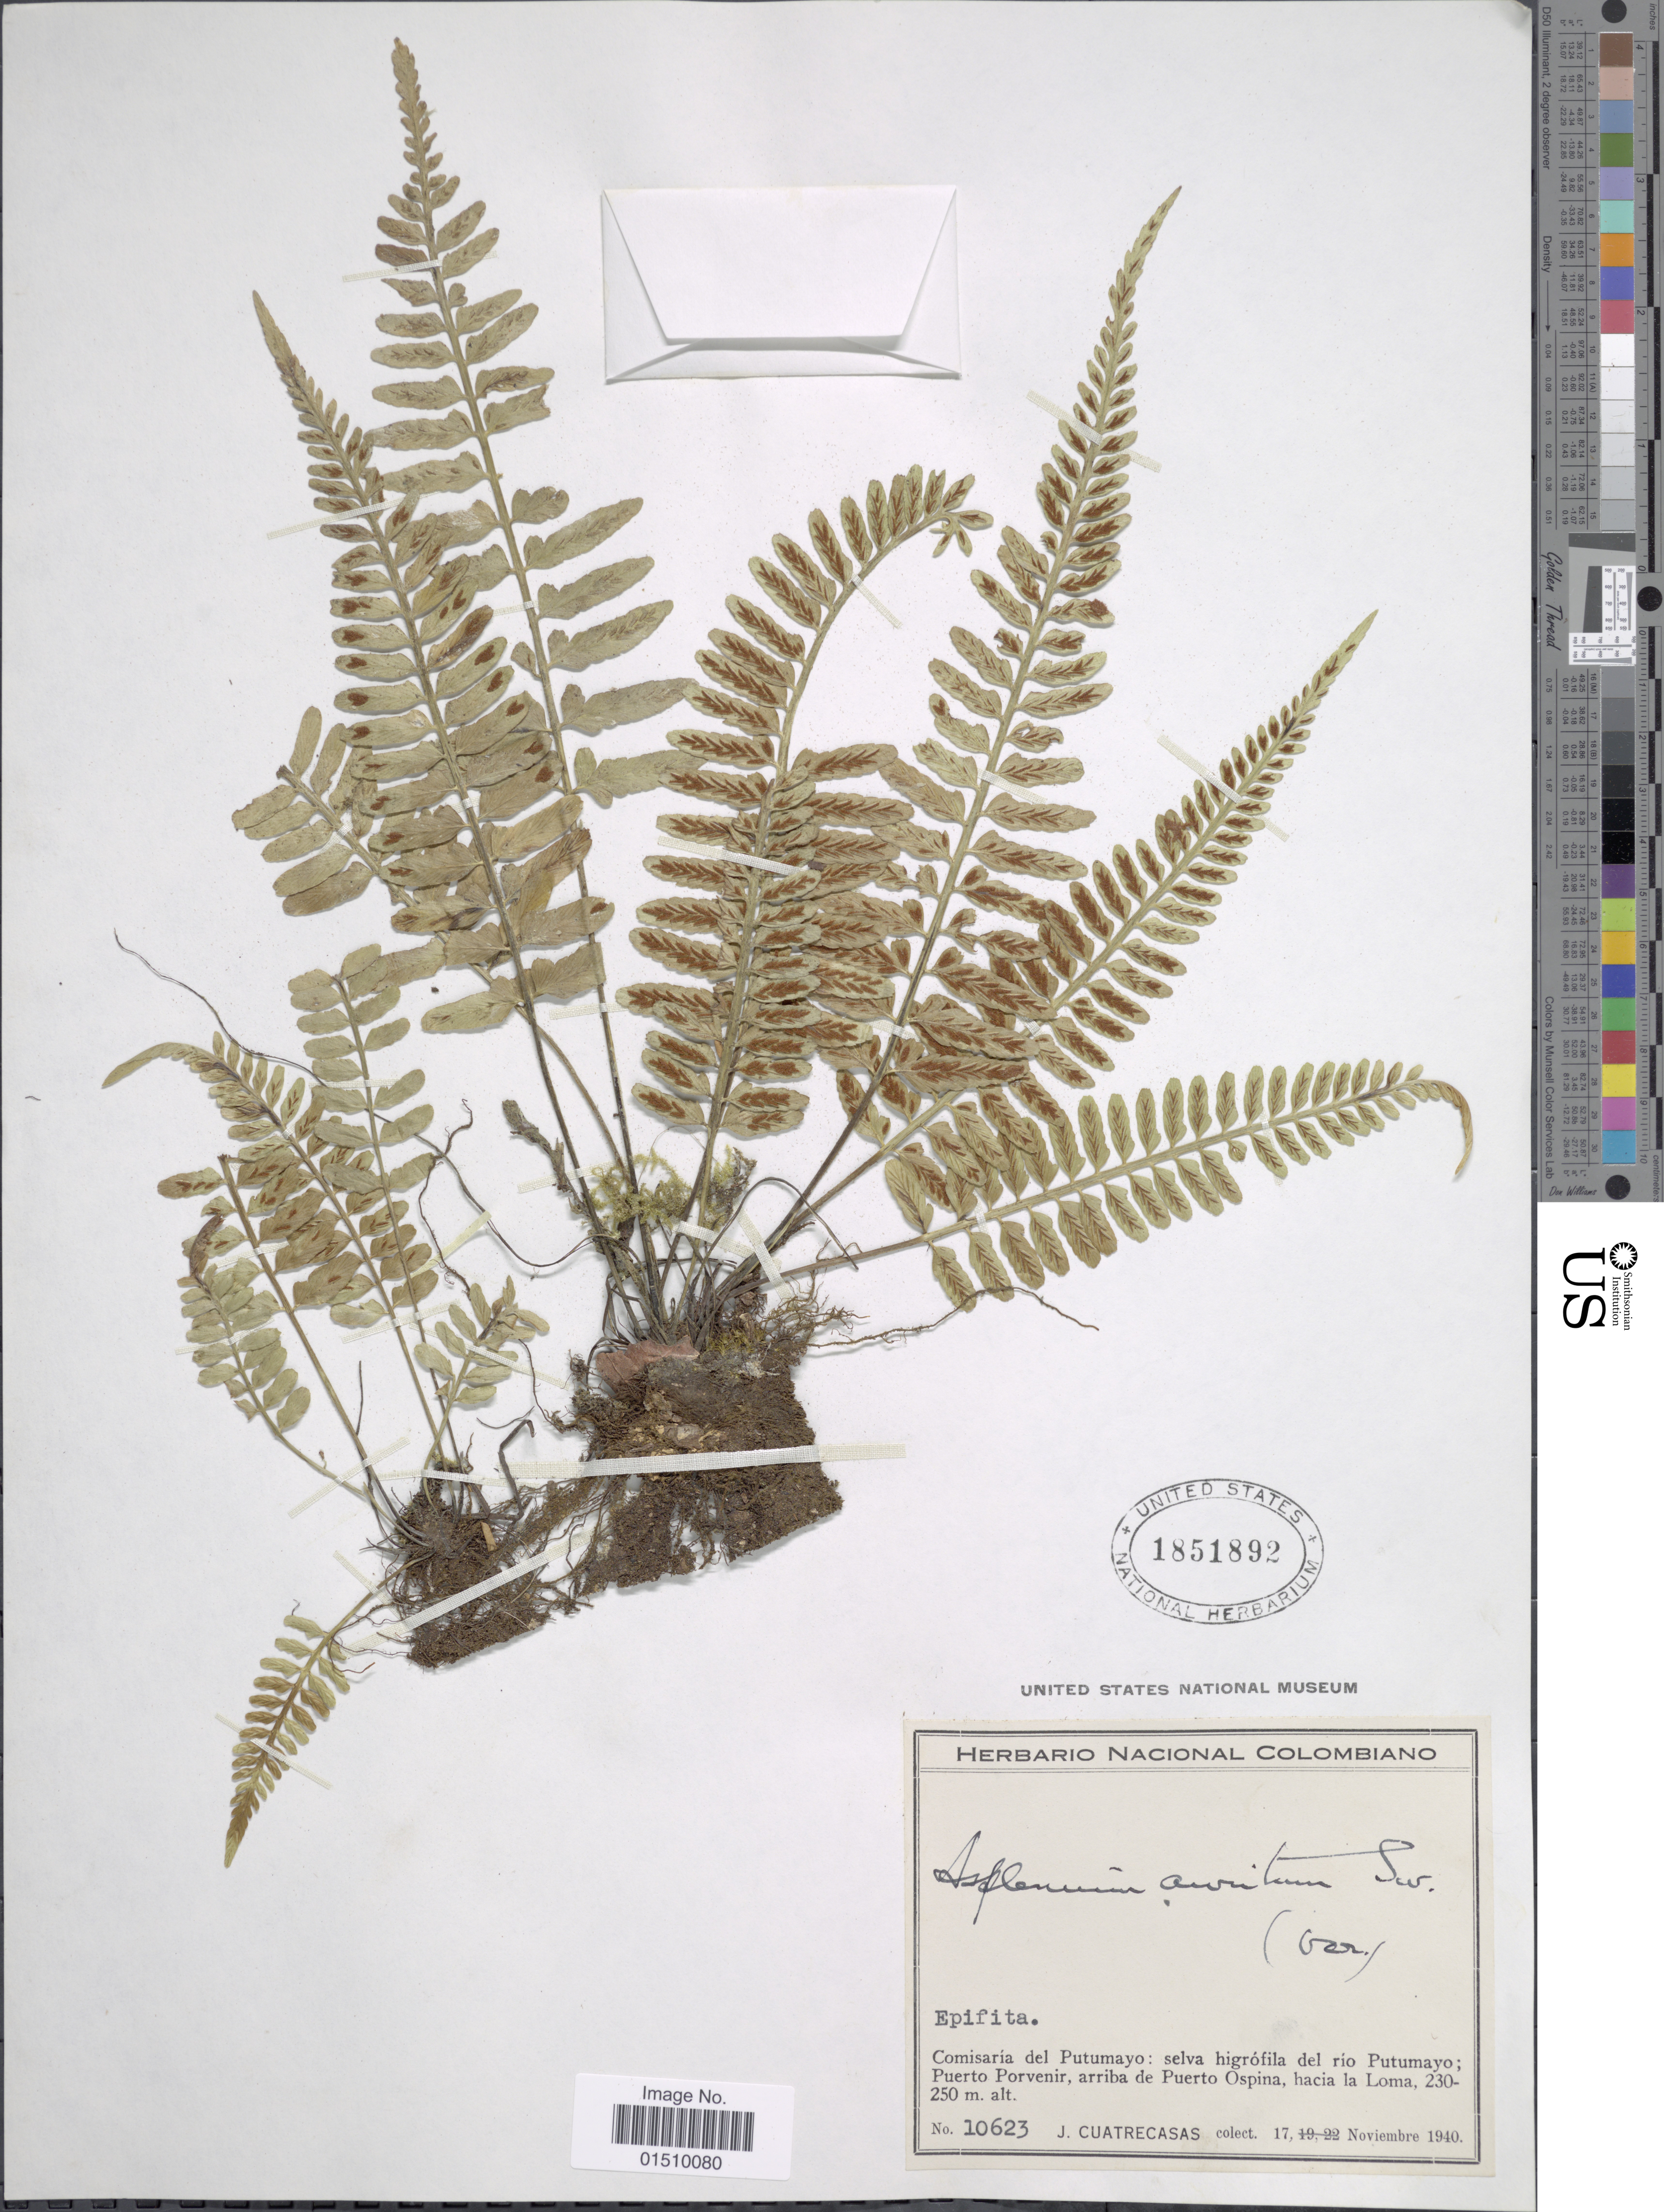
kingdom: Plantae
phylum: Tracheophyta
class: Polypodiopsida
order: Polypodiales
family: Aspleniaceae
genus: Asplenium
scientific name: Asplenium auritum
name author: Sw.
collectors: J. Cuatrecasas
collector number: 10623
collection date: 1940-11-17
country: Colombia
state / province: Putumayo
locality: Colombiano, Comisaria del Putumayo: selva higrofila del rio Putumayo; Puerto Porvenir, arriba de Puerto Ospina, hacia la Loma.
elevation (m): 230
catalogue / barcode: US 1851892